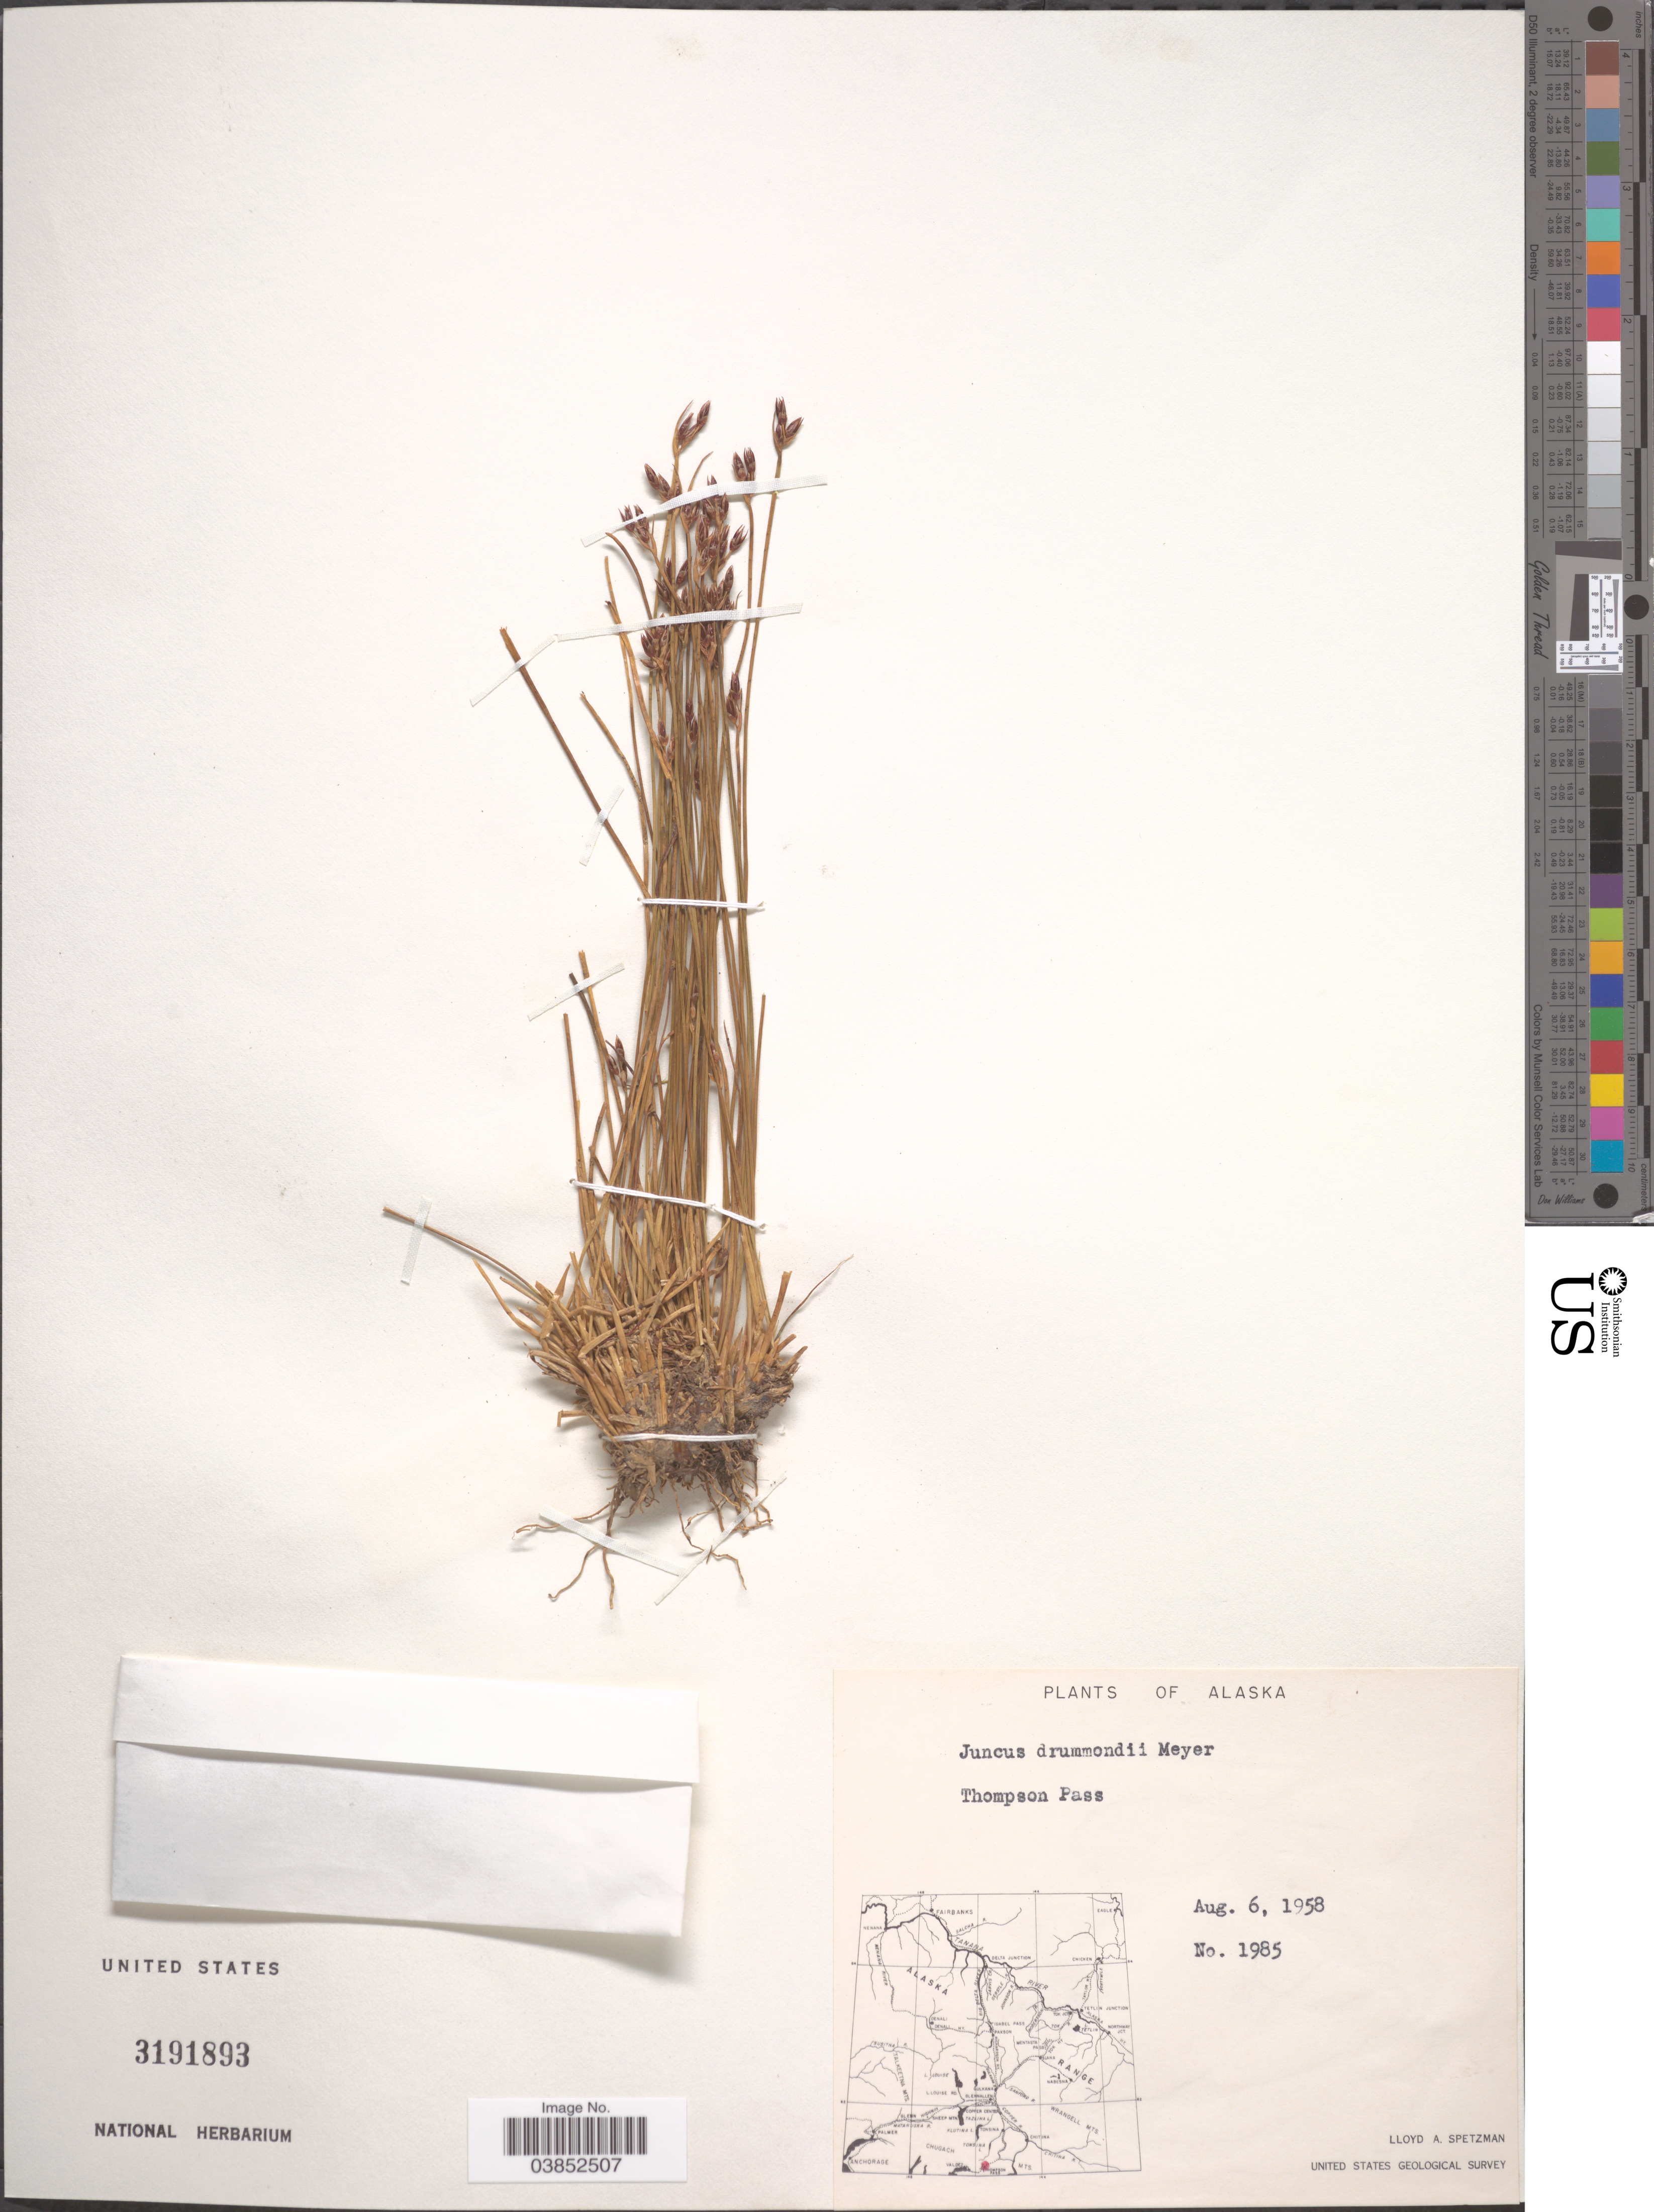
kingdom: Plantae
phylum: Tracheophyta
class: Liliopsida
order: Poales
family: Juncaceae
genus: Juncus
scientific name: Juncus drummondii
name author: E. Mey.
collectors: L. Spetzman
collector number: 1985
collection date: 1958-08-06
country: United States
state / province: Alaska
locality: Thompson Pass.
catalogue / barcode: US 3191893